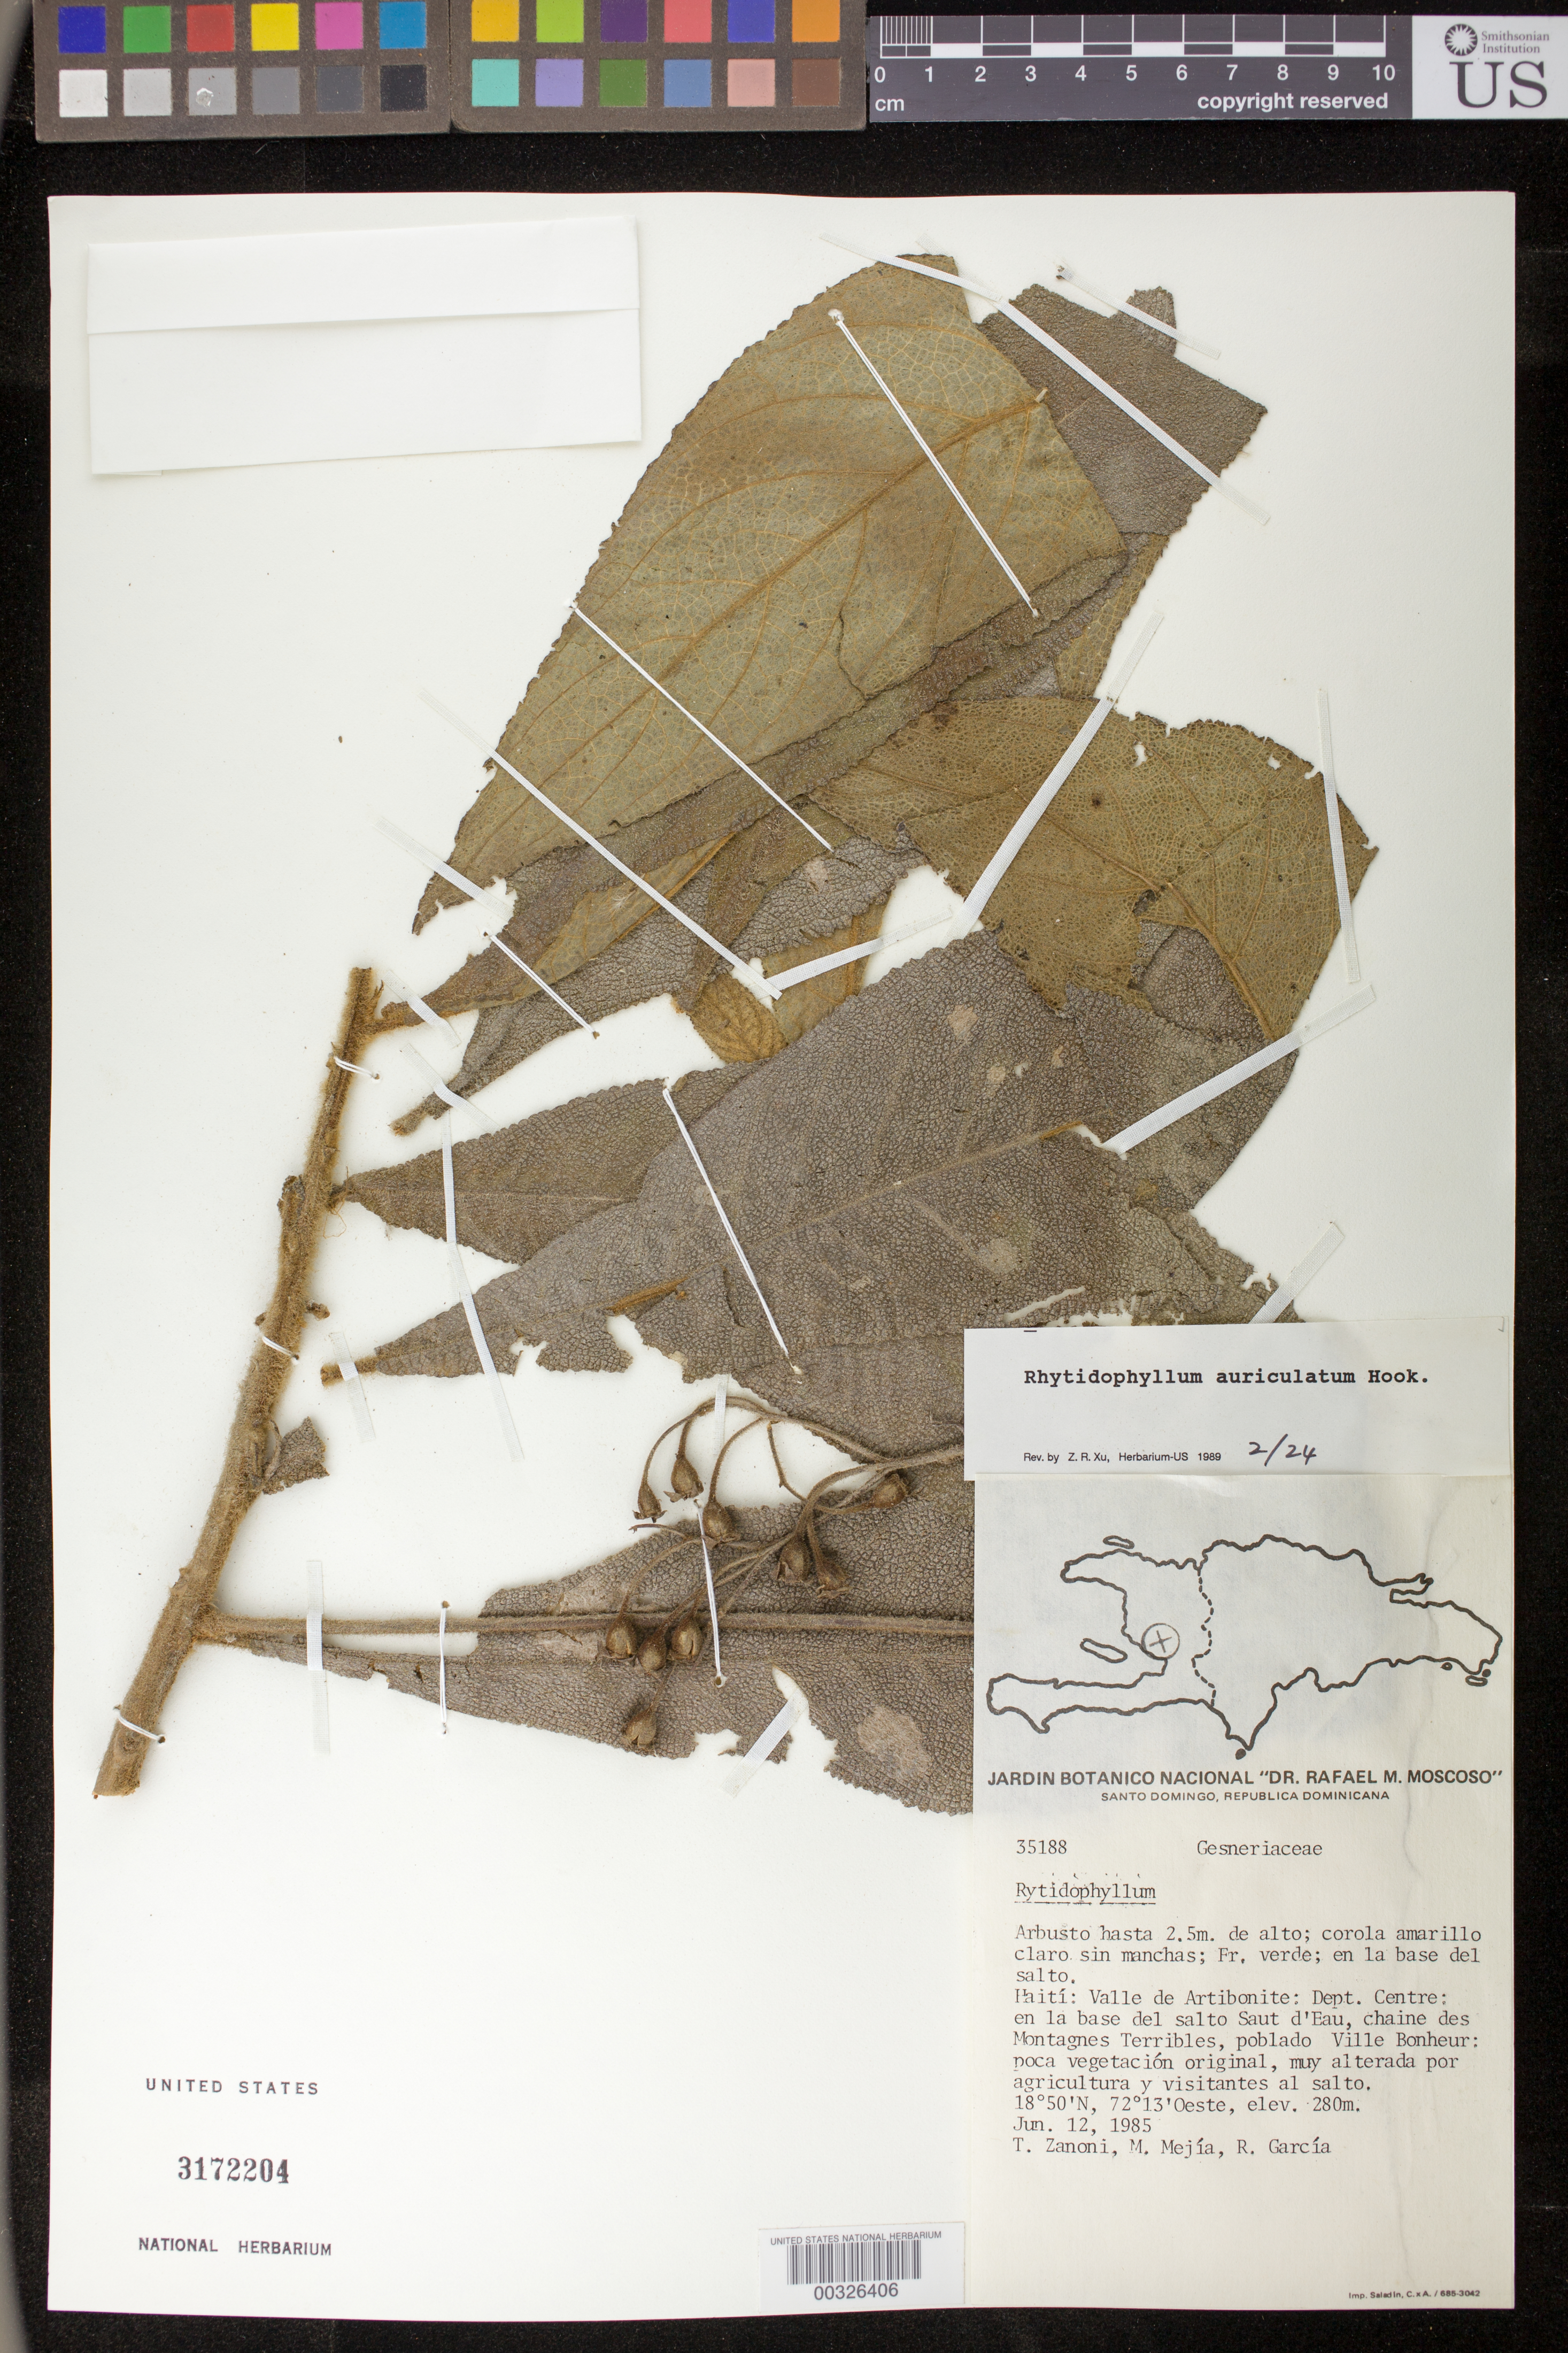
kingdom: Plantae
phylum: Tracheophyta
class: Magnoliopsida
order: Lamiales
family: Gesneriaceae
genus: Rhytidophyllum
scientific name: Rhytidophyllum auriculatum var. angustatum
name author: Urb.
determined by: Skog, Laurence E.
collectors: T. A. Zanoni, M. Mejia & R. García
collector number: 35188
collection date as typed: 12 Jun 1985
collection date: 1985-06-12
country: Haiti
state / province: Centre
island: Hispaniola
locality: Valle de Artibonite: Dept. Centre; en la base del salto Saut d'Eau, chaine des Montagnes Terribles, poblado Ville Bonheur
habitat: Poco vegetación original, muy alterada por agricultura y visitantes al salto; en la base del salto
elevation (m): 280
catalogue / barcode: US 3172204